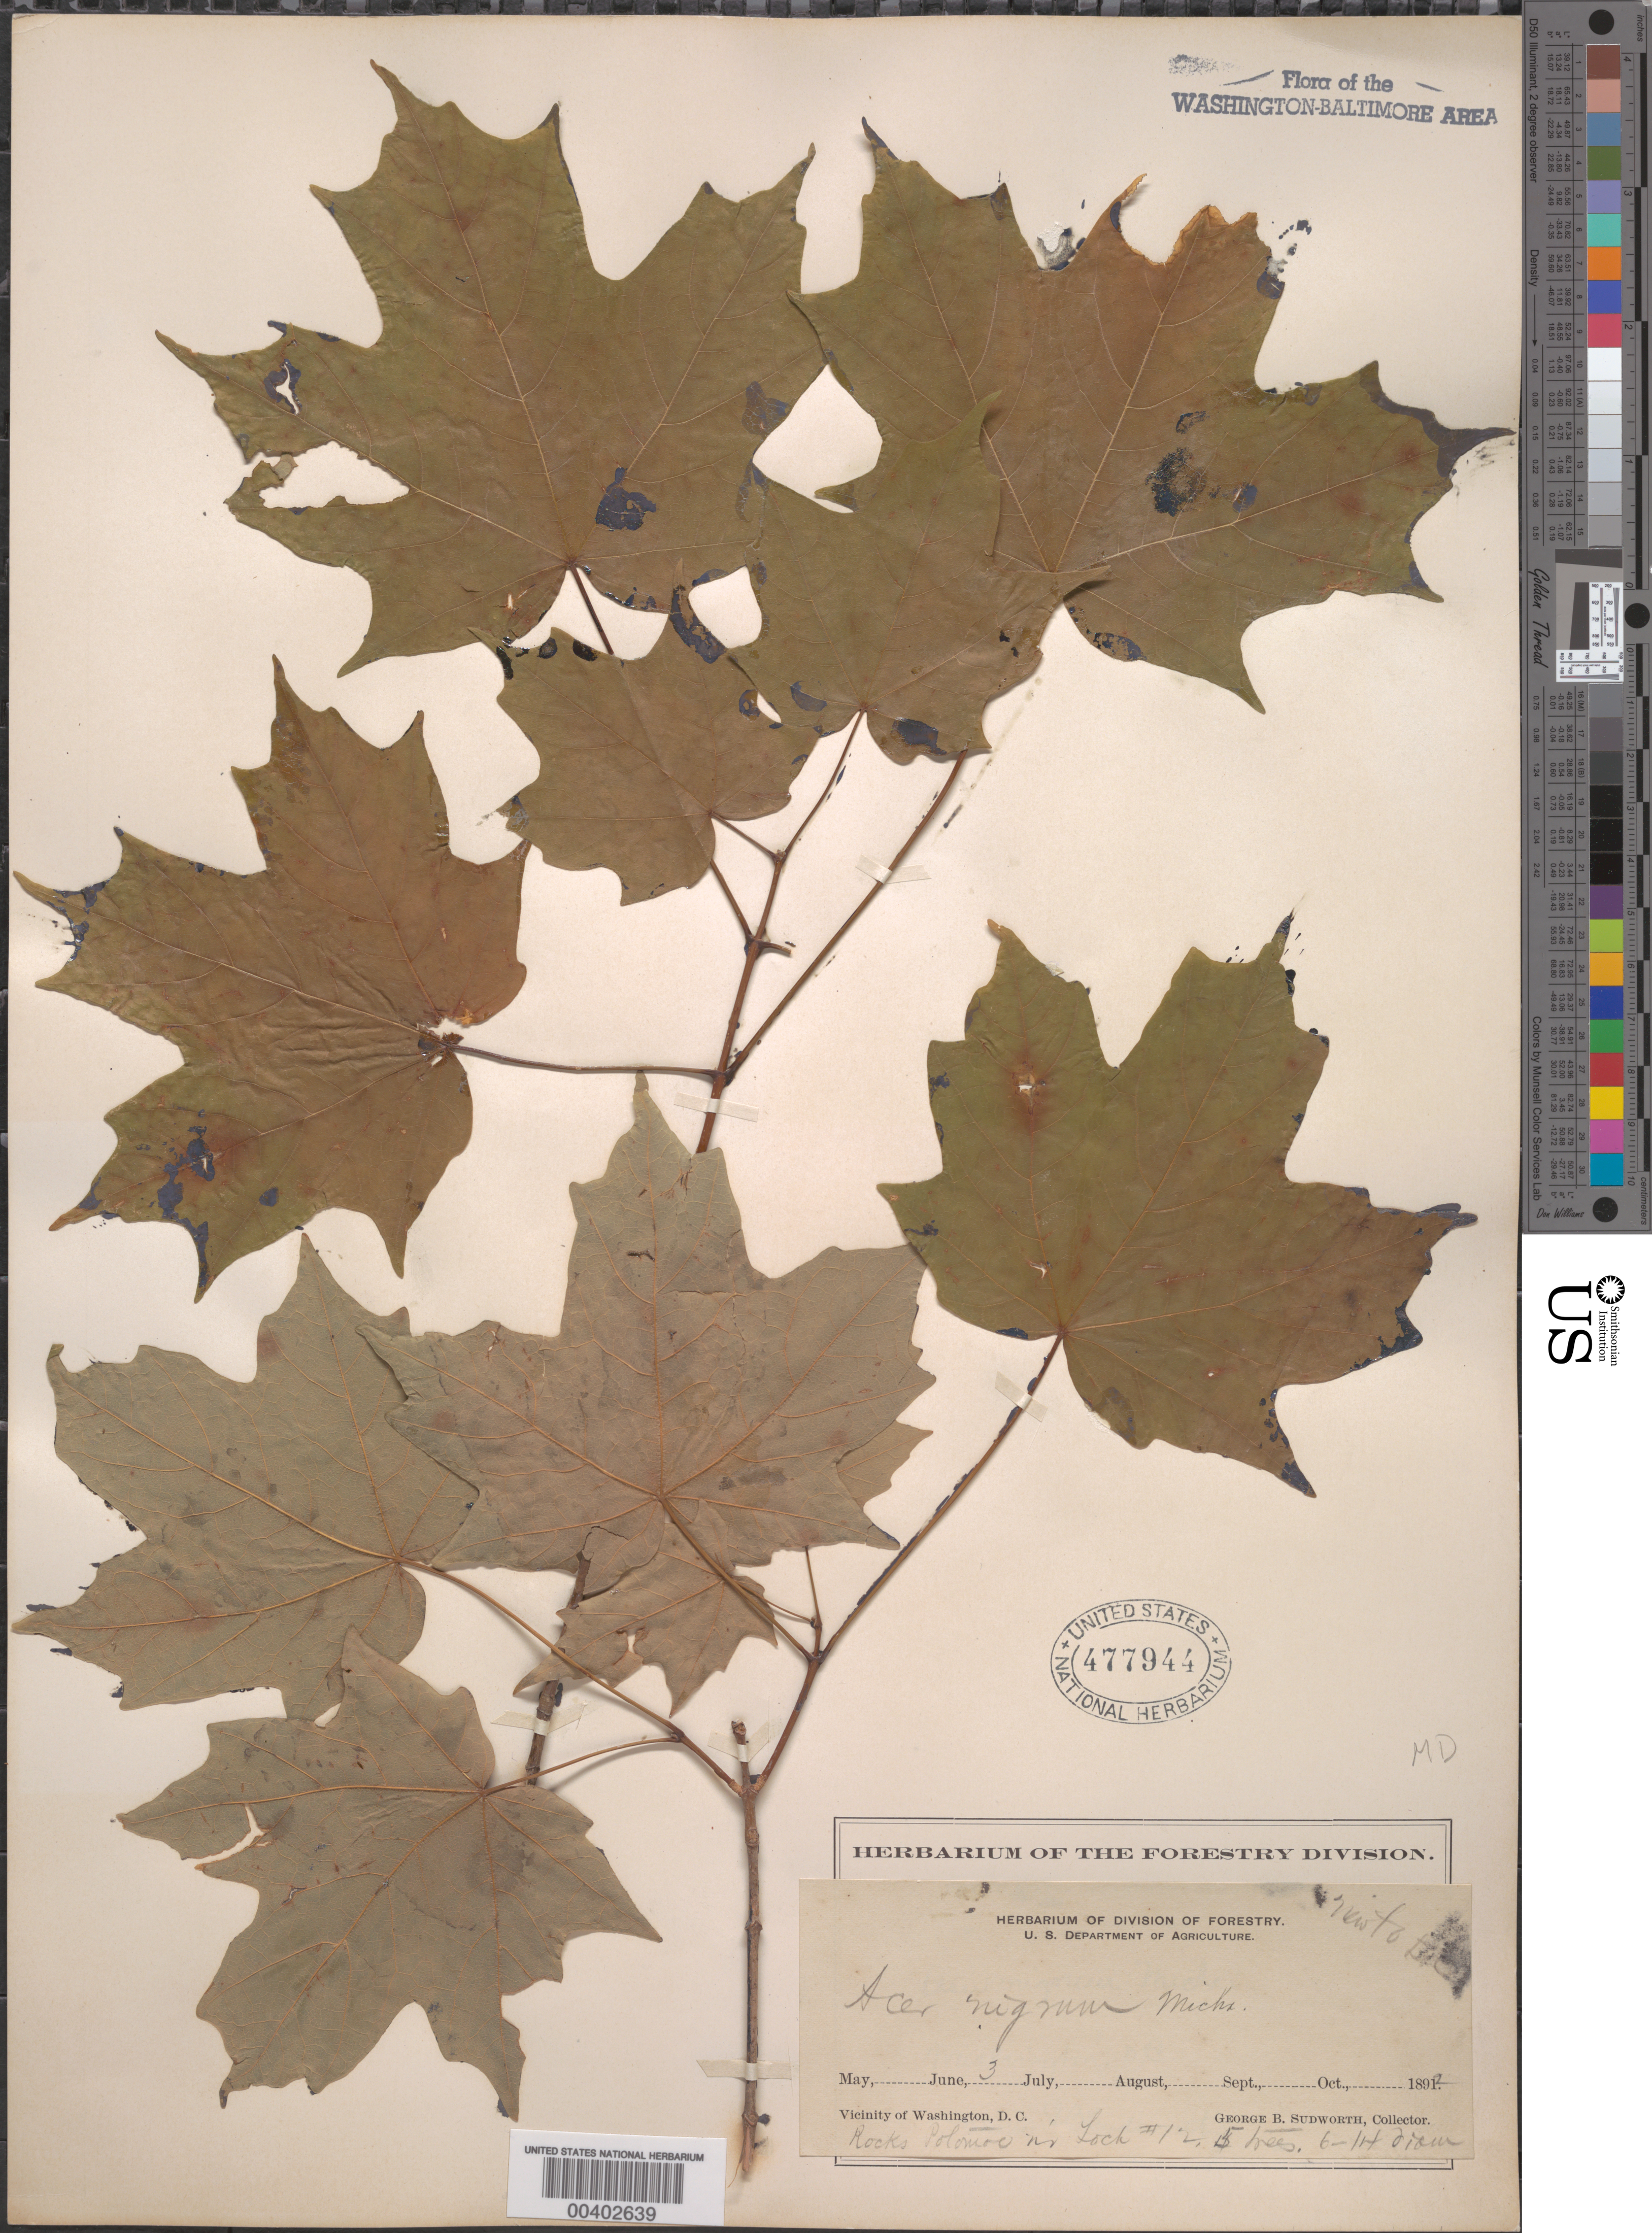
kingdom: Plantae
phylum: Tracheophyta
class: Magnoliopsida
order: Sapindales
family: Sapindaceae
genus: Acer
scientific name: Acer saccharum subsp. nigrum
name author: (F. Michx.) Desmarais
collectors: G. B. Sudworth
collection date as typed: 03 Jun 1892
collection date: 1892-06-03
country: United States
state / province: Maryland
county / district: Montgomery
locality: Potomac River near Lock 12 C. & O. Canal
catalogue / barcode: US 477944